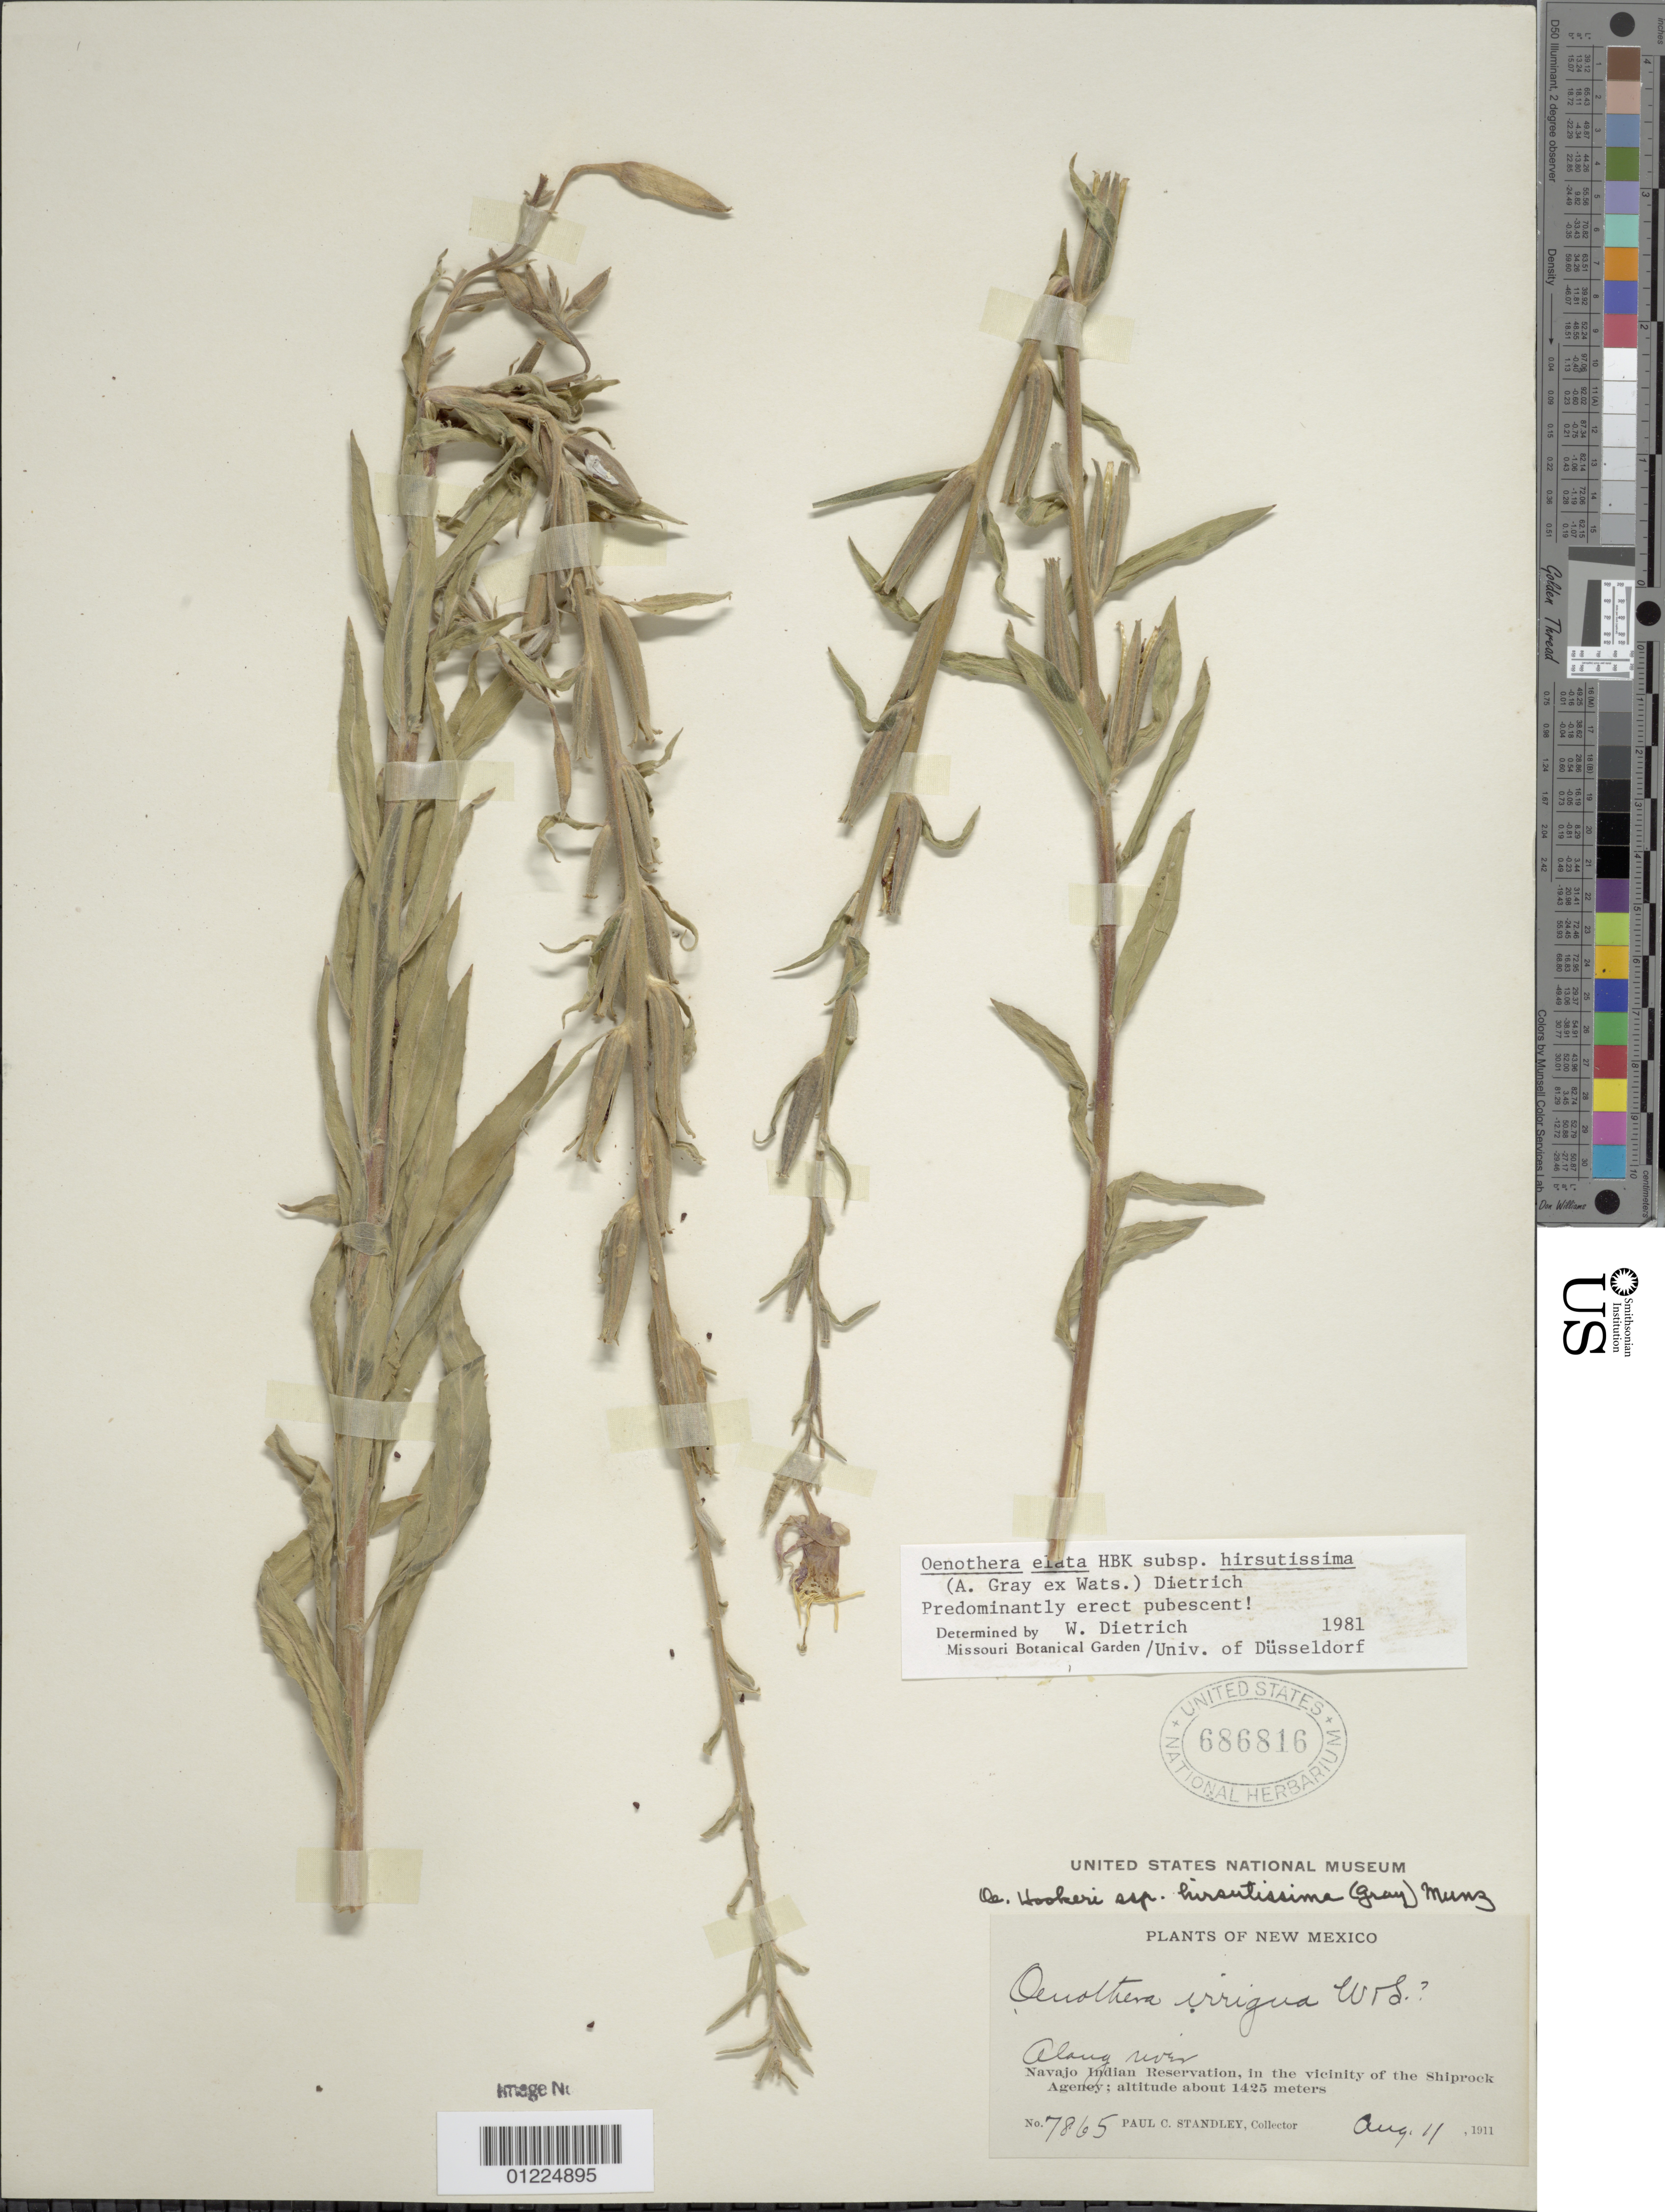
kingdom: Plantae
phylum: Tracheophyta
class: Magnoliopsida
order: Myrtales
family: Onagraceae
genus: Oenothera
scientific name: Oenothera elata subsp. hirsutissima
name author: (A. Gray ex S. Watson) W. Dietr.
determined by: Dietrich, W.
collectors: P. C. Standley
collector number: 7865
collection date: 1911-08-11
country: United States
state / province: New Mexico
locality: Navajo Indian Reservation, in the vicinity of the Shiprock Agency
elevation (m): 434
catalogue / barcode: US 686816